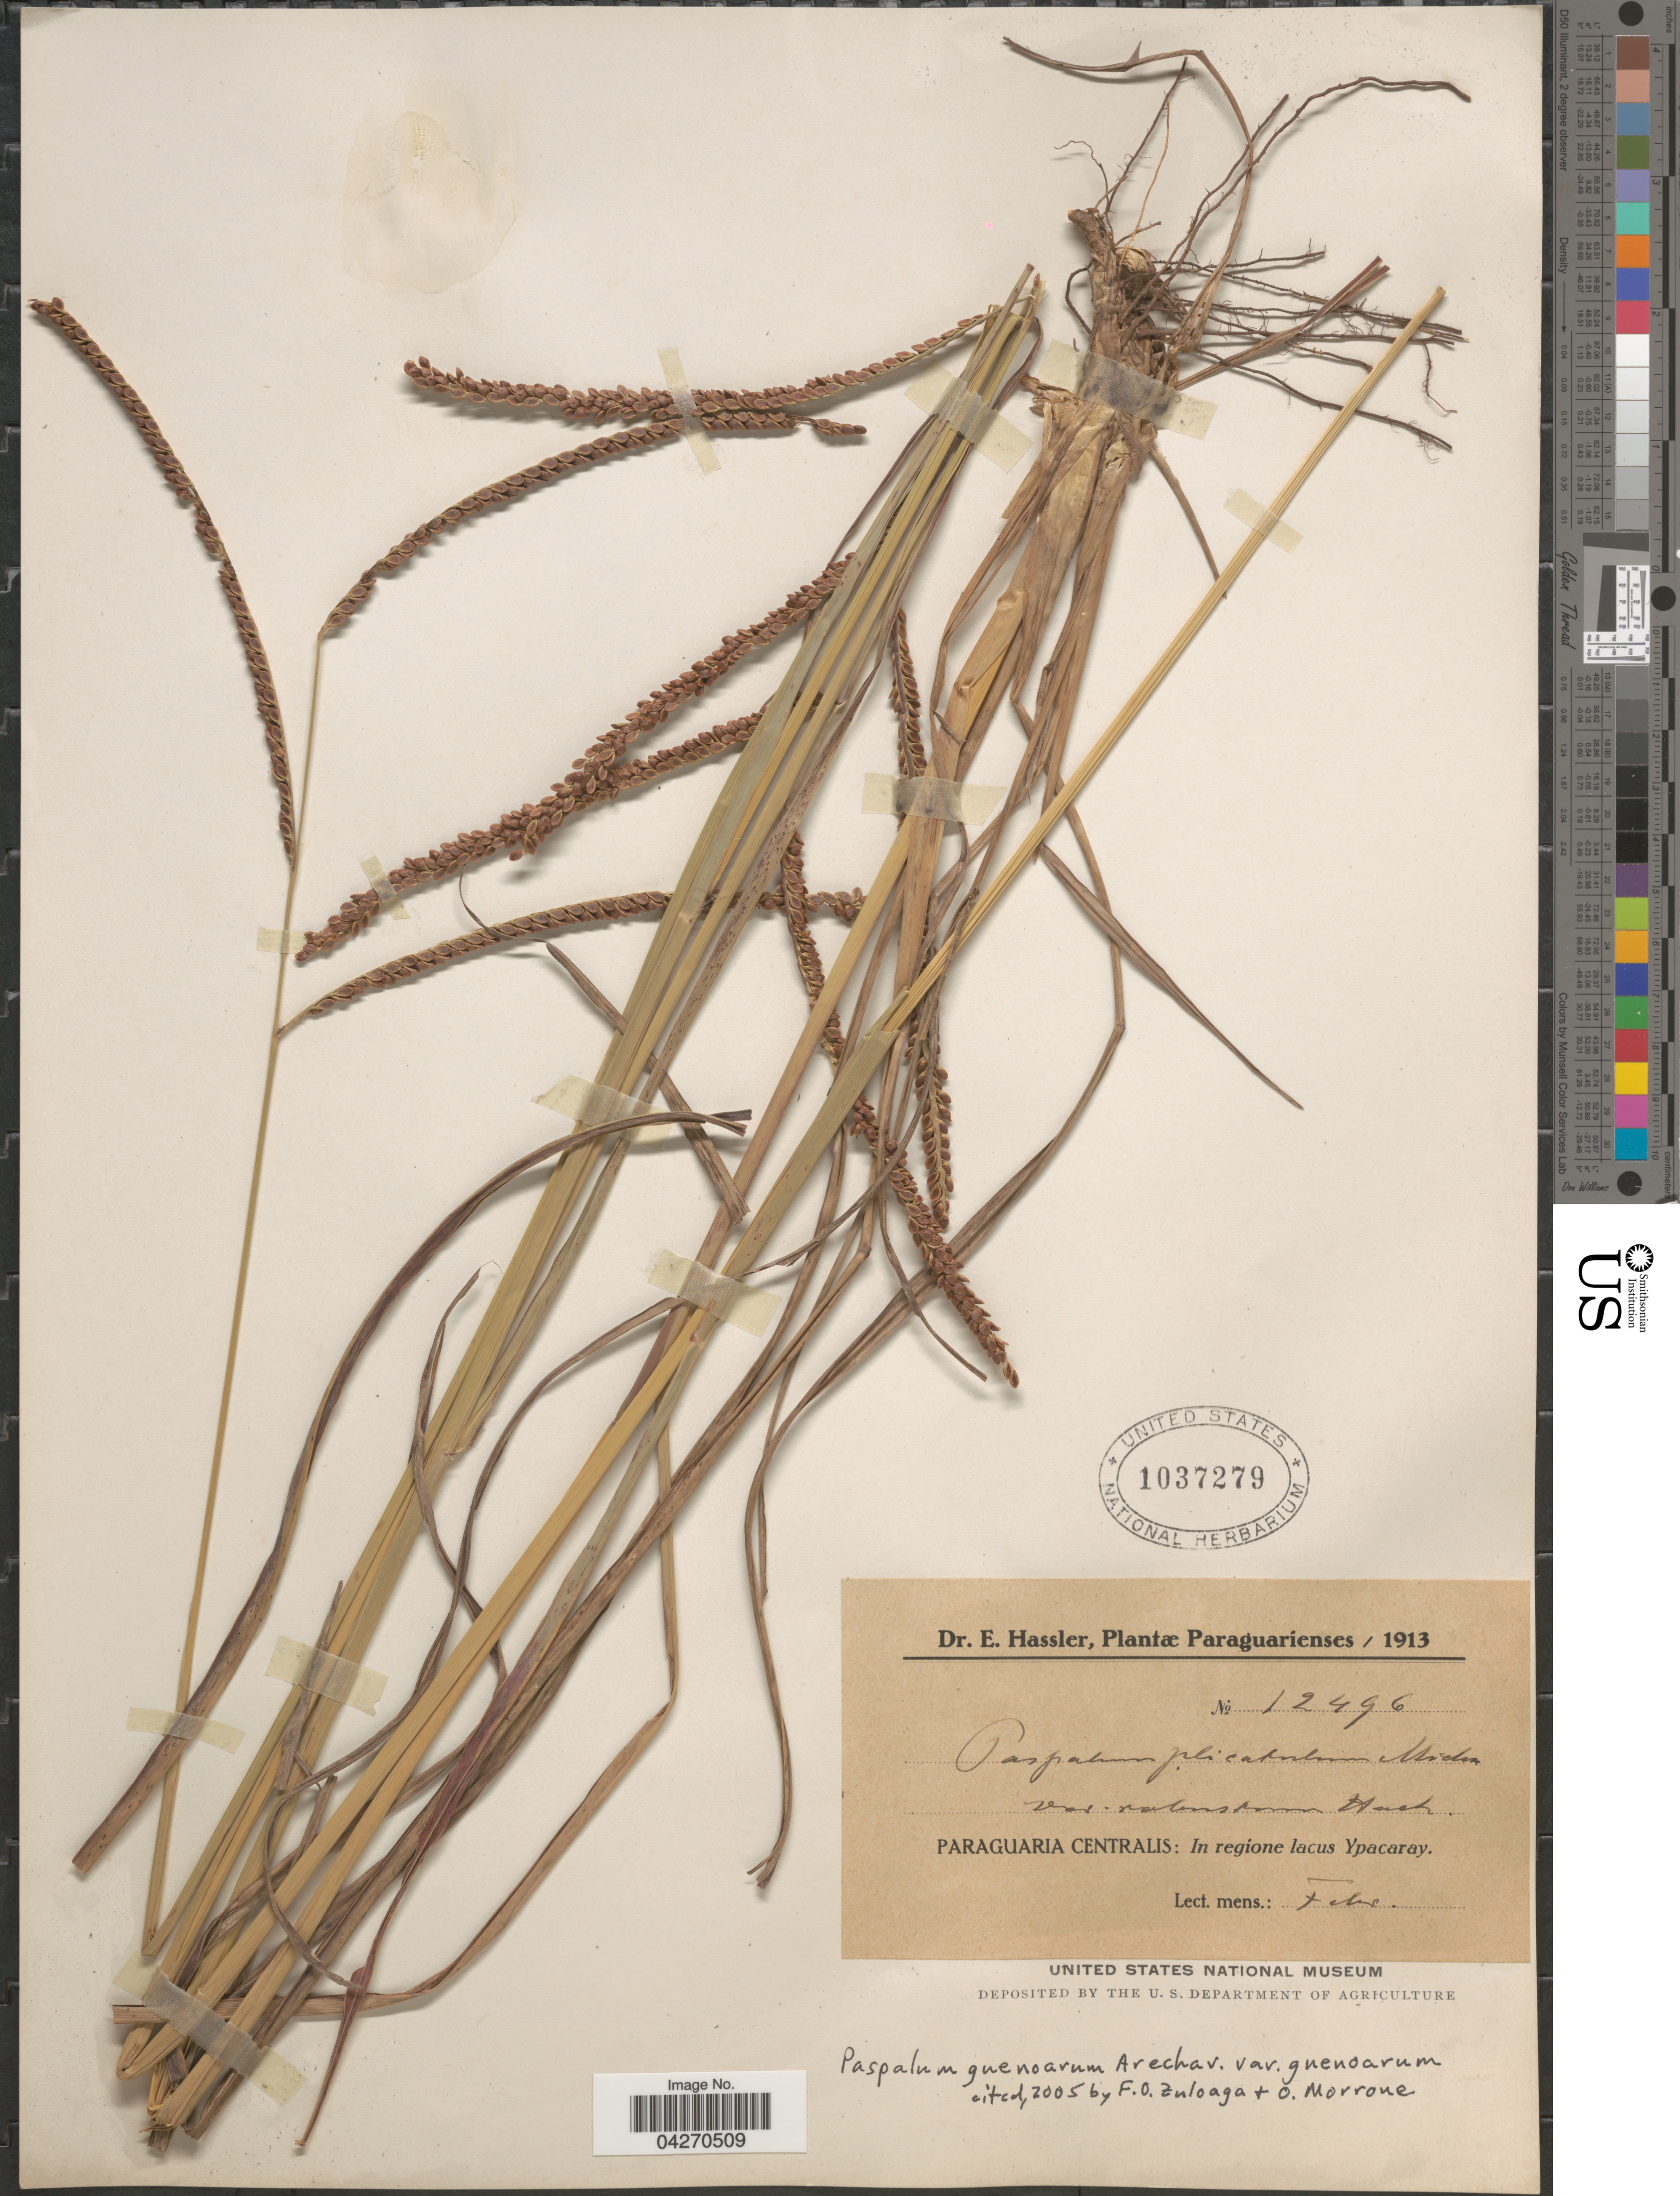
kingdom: Plantae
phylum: Tracheophyta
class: Liliopsida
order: Poales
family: Poaceae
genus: Paspalum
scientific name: Paspalum guenoarum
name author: Arechav.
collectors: E. Hassler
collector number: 12496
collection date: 1913-02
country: Paraguay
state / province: Paraguari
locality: Paraguaria Centralis: In regione lacus Ypacaray.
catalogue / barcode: US 1037279